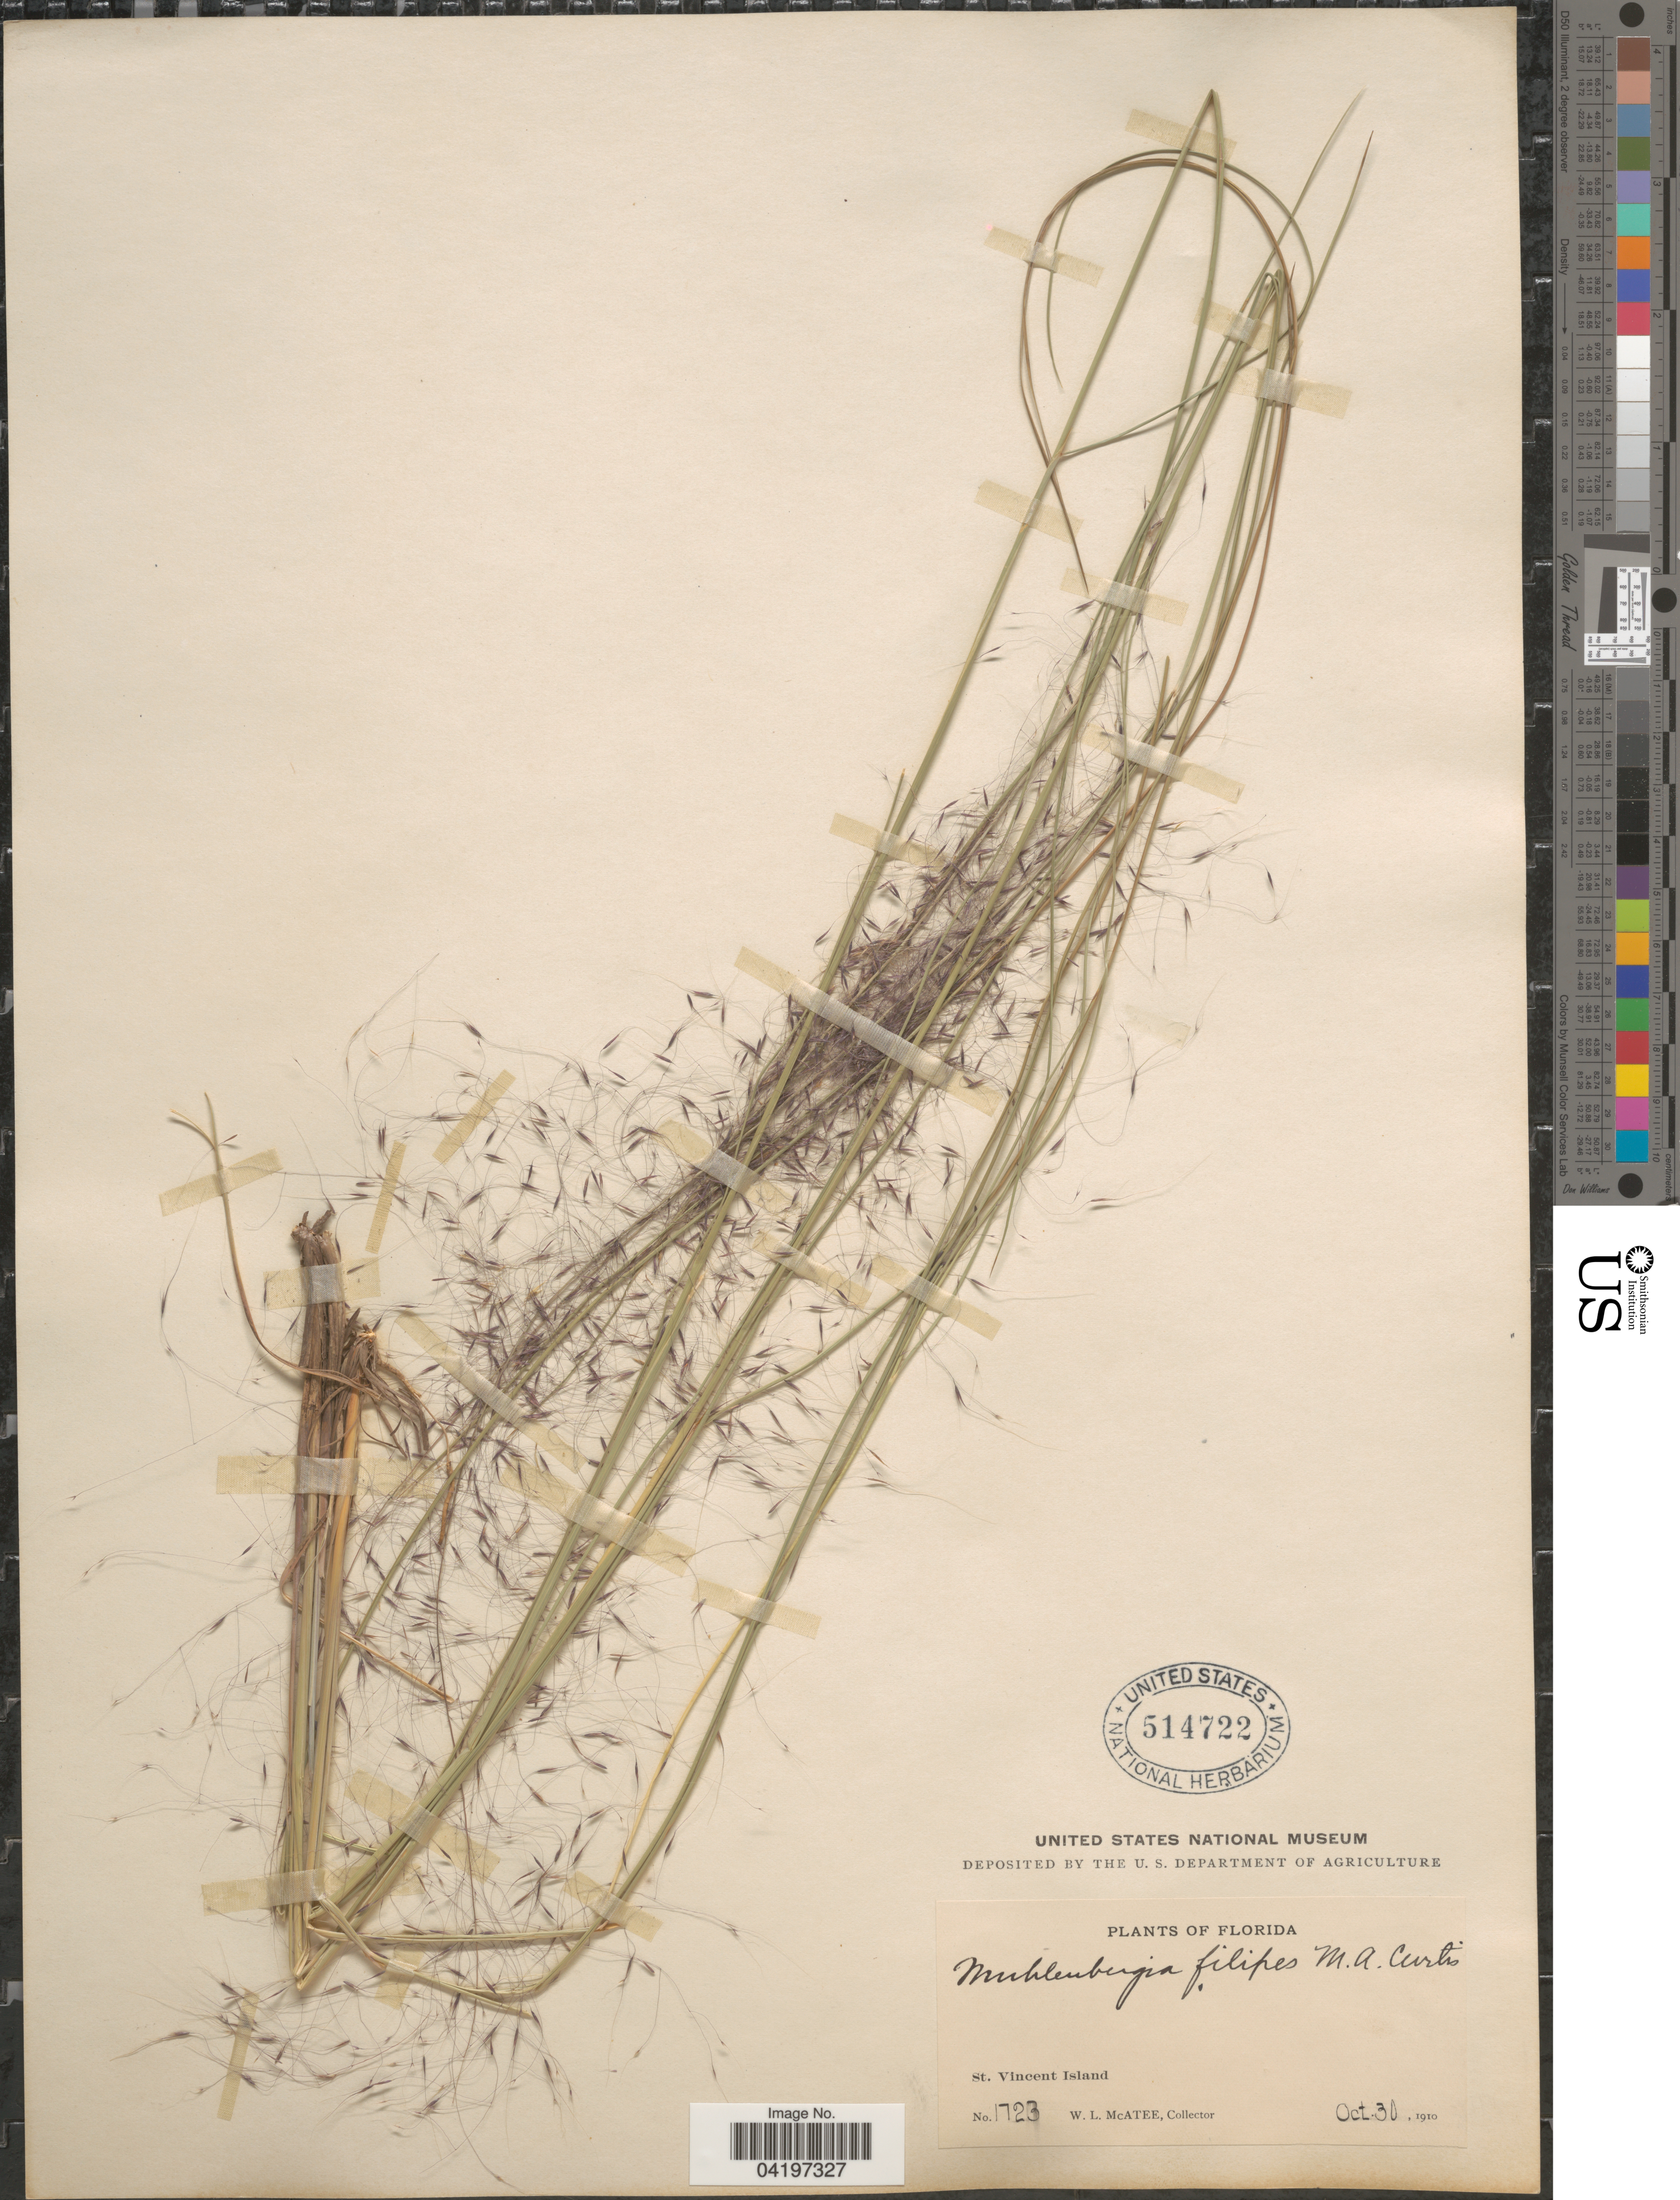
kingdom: Plantae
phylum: Tracheophyta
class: Liliopsida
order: Poales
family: Poaceae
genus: Muhlenbergia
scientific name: Muhlenbergia sericea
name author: (Michx.) P.M. Peterson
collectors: W. McAtee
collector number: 1723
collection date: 1910-10-30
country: United States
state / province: Florida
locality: St. Vincent Island.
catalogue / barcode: US 514722